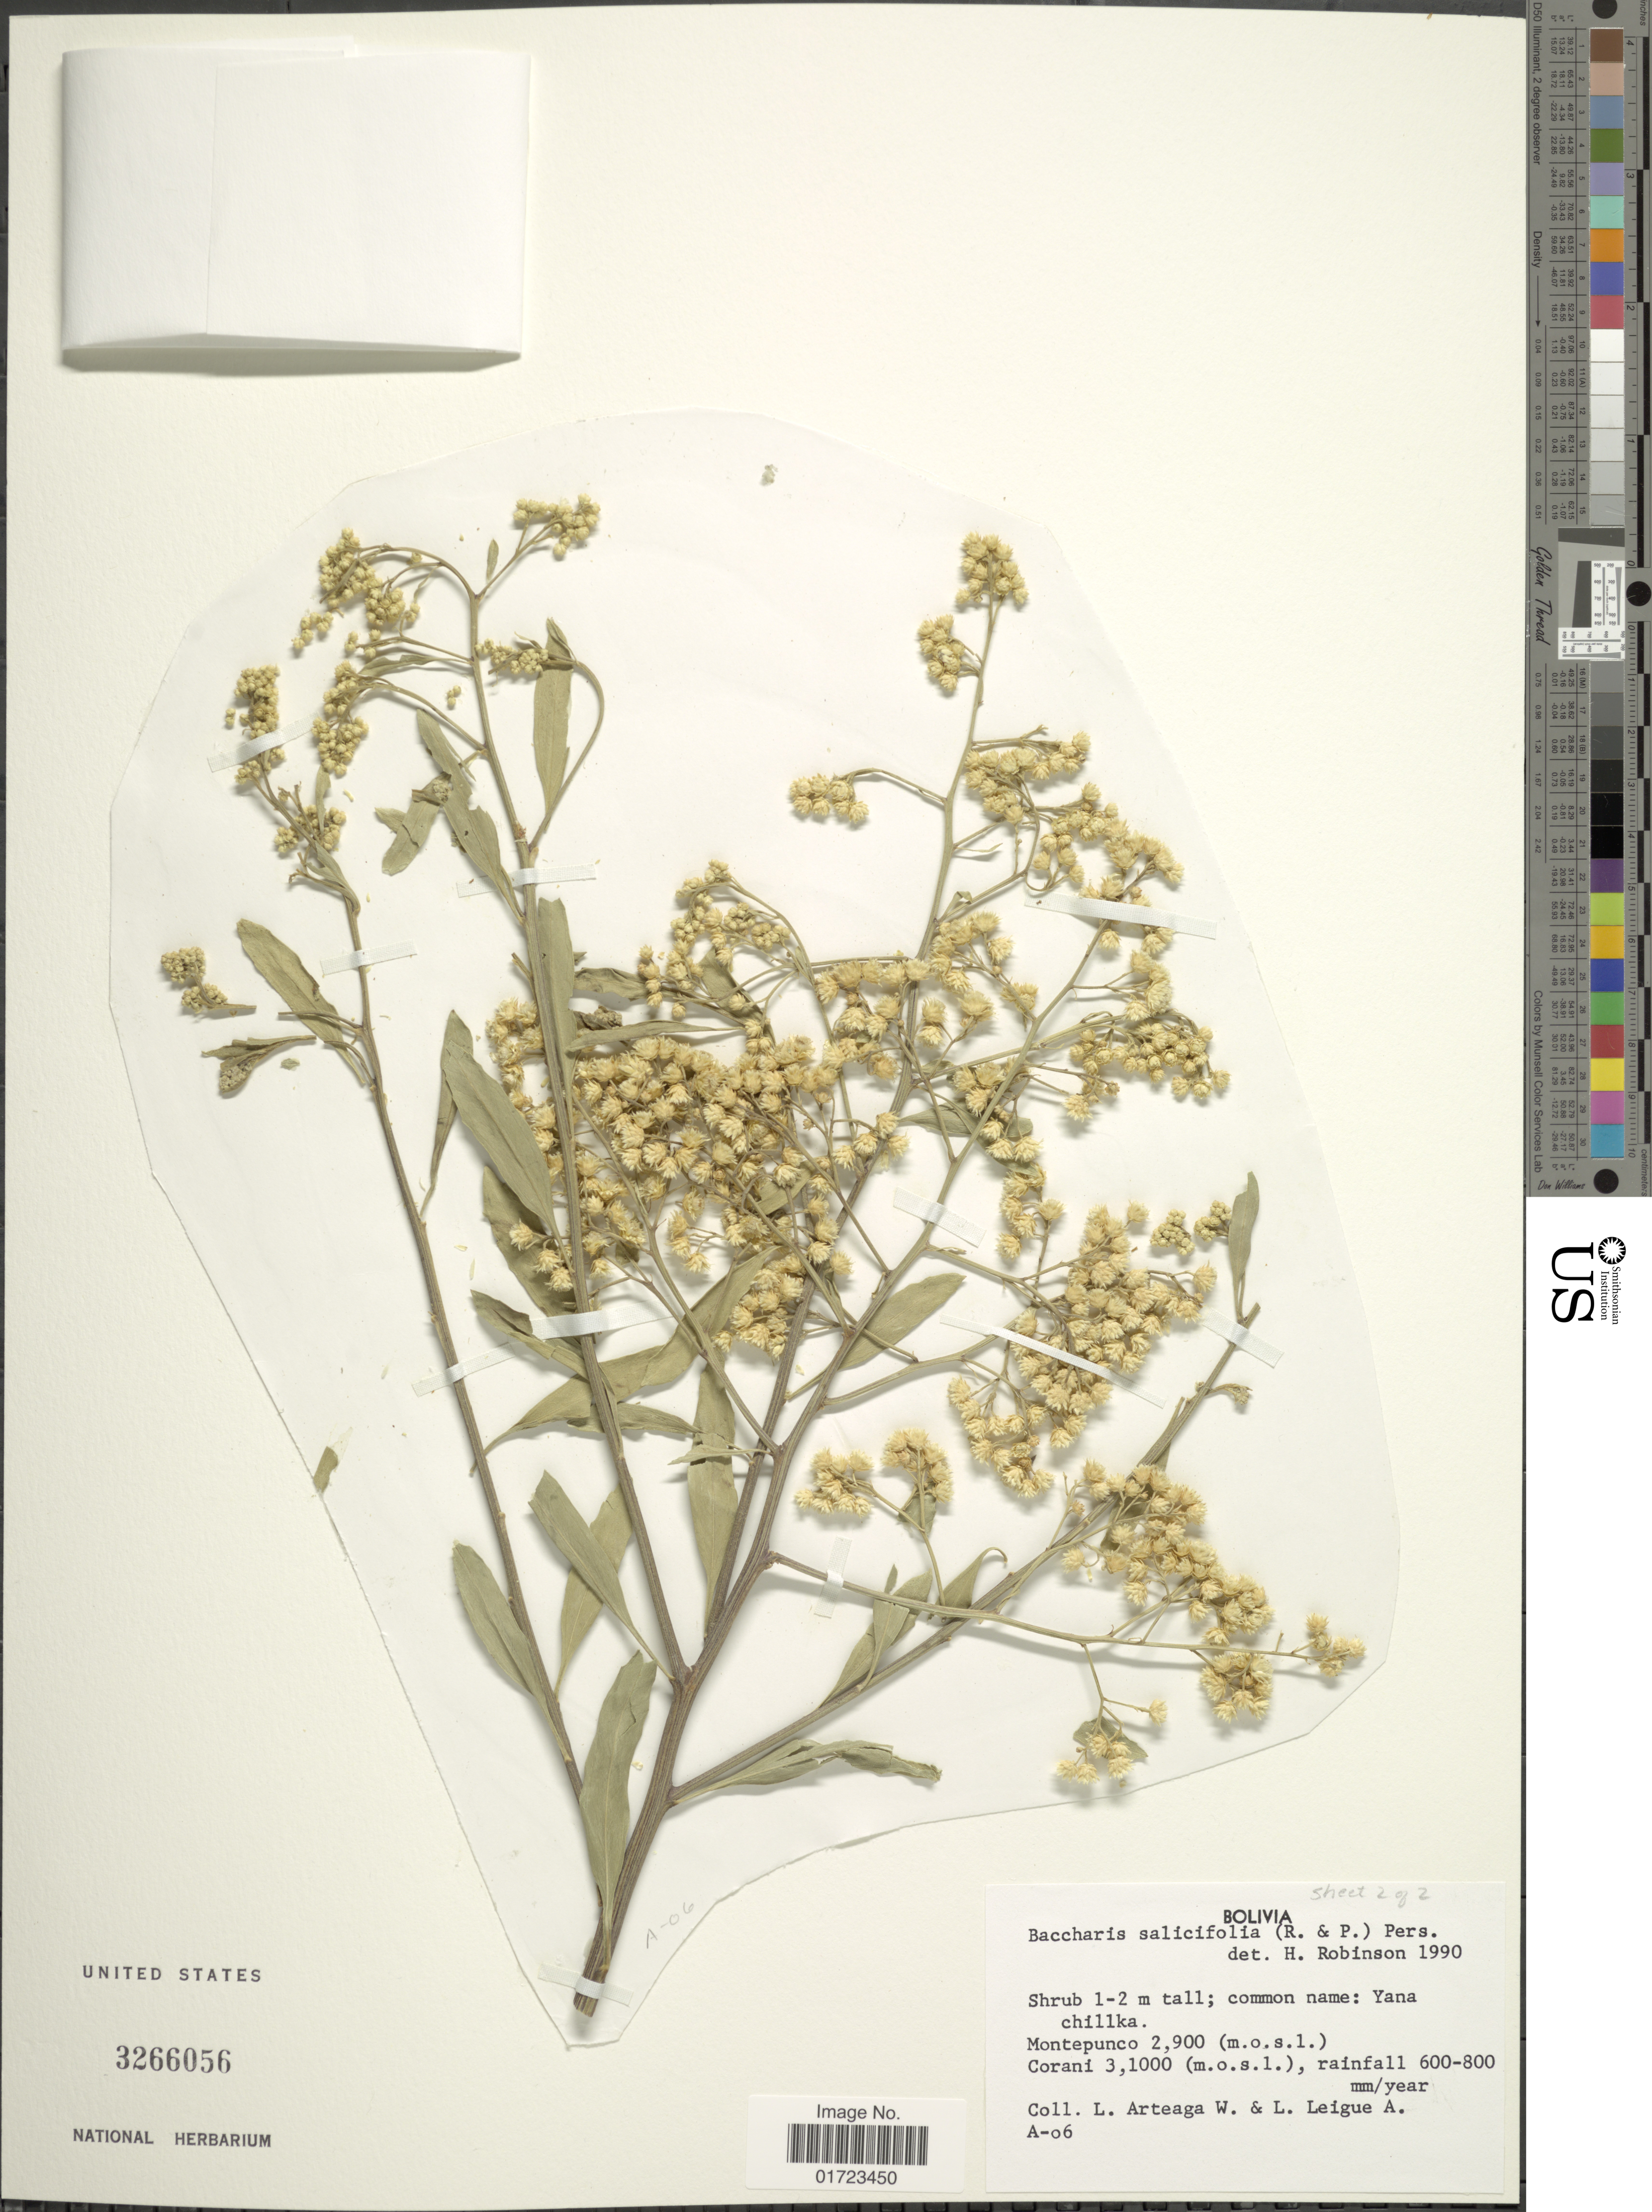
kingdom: Plantae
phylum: Tracheophyta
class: Magnoliopsida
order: Asterales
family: Asteraceae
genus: Baccharis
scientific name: Baccharis salicifolia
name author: (Ruiz & Pav.) Pers.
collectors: L. Arteaga W. & L. Leigue A.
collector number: A-06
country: Bolivia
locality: Montepunco, Corani.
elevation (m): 2900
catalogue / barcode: US 3266056